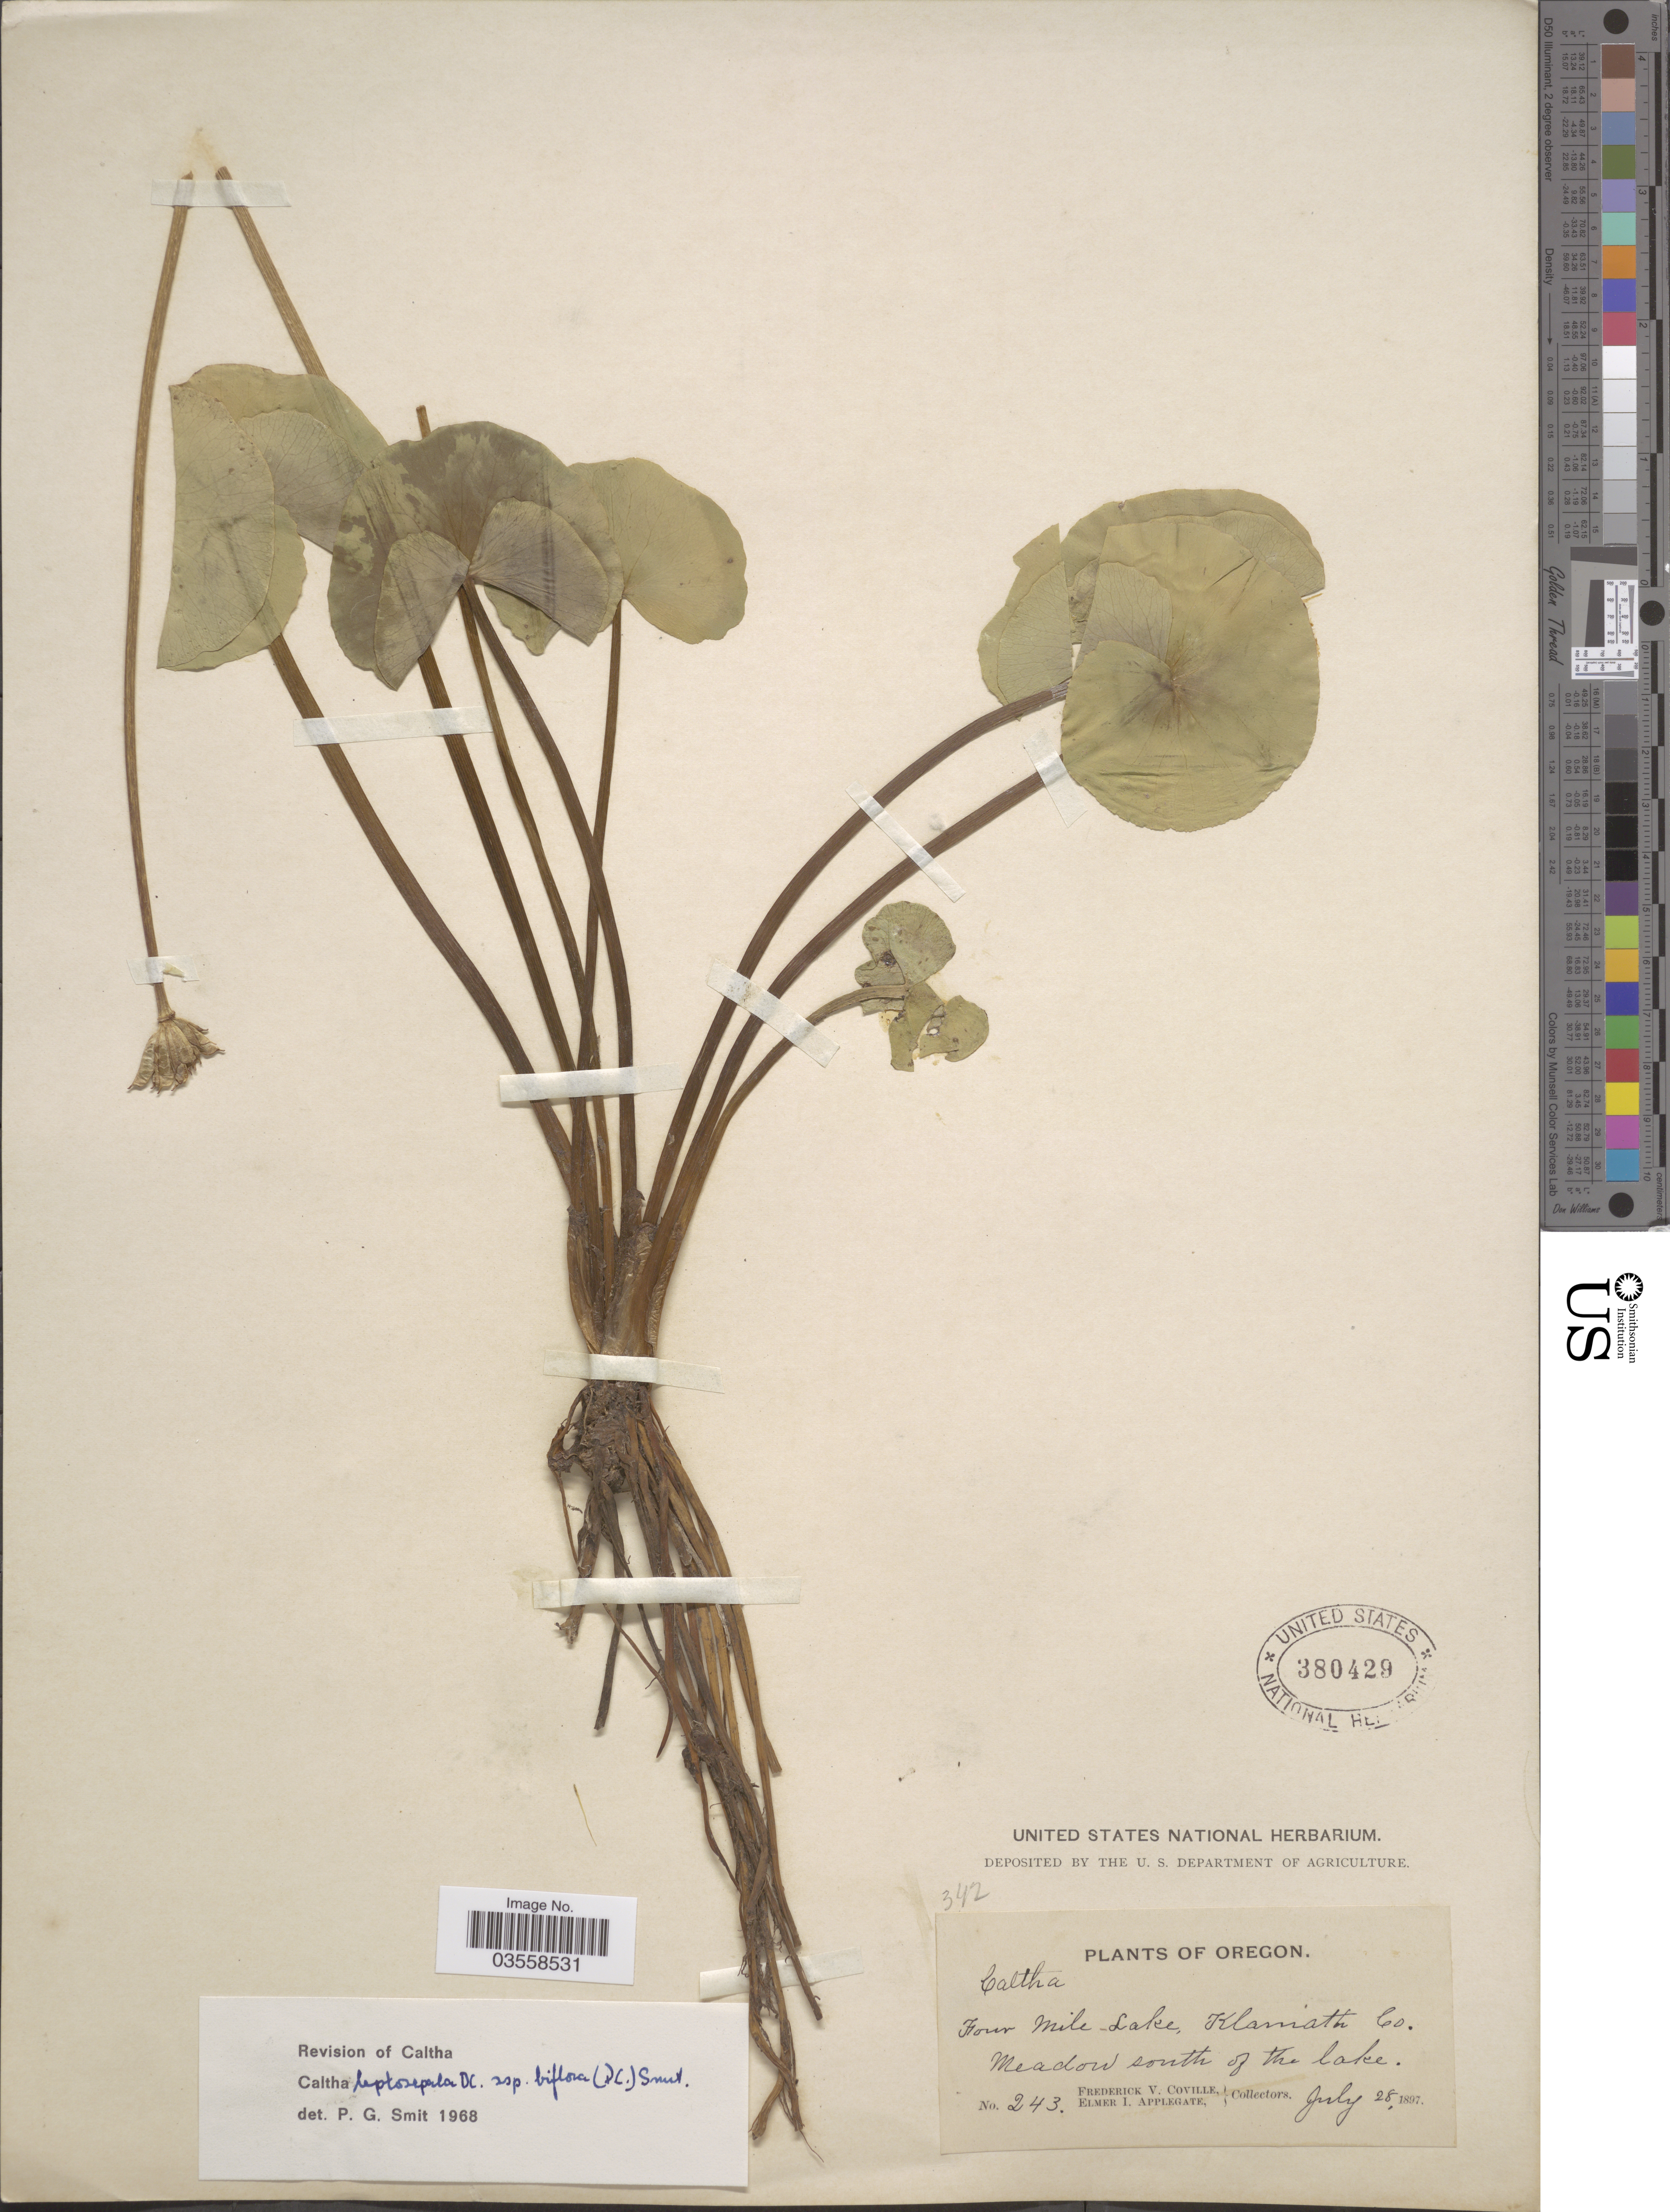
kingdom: Plantae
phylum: Tracheophyta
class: Magnoliopsida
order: Ranunculales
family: Ranunculaceae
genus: Caltha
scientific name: Caltha leptosepala subsp. biflora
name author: DC.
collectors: F. V. Coville & E. I. Applegate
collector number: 243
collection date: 1897-07-28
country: United States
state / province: Oregon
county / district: Klamath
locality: Four Mile Lake, Klamath Co. Meadow south of the lake.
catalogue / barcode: US 380429